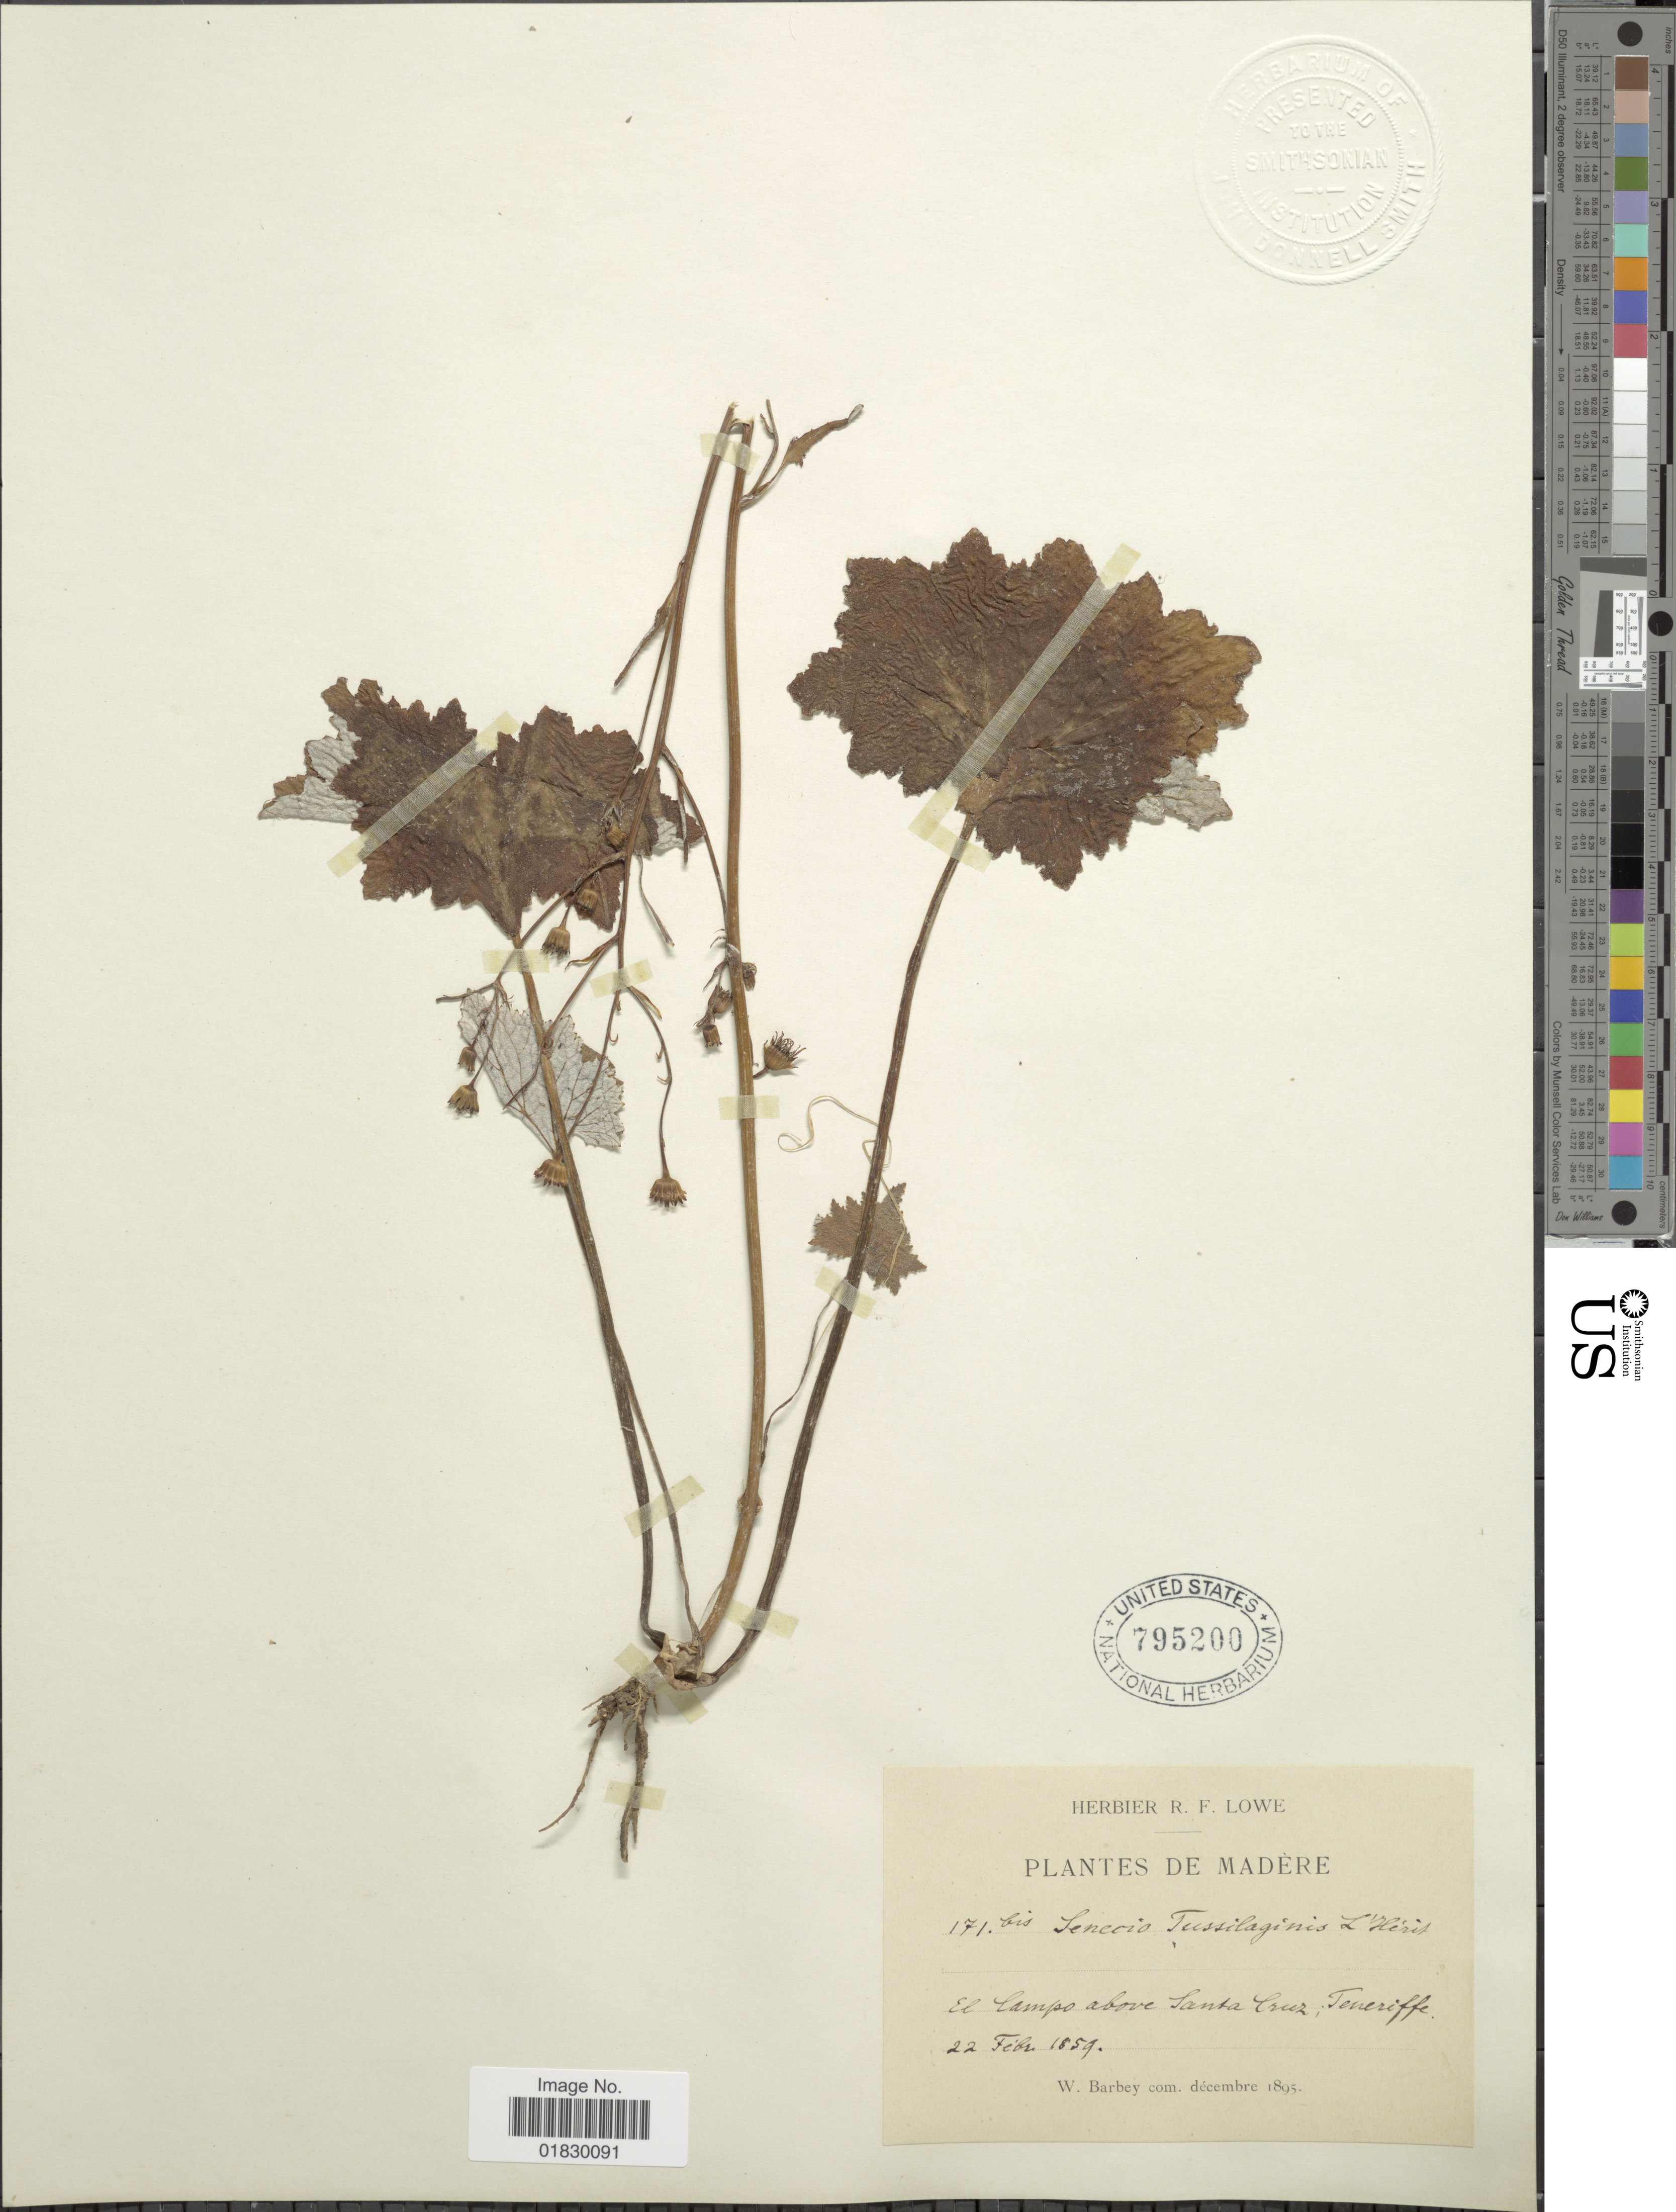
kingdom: Plantae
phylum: Tracheophyta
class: Magnoliopsida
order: Asterales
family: Asteraceae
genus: Pericallis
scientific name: Pericallis tussilaginis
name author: (L'Hér.) D. Don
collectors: ex herb. R. F. Lowe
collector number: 171 bis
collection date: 1859-02-22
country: Spain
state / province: Canarias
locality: El campo above Sant Cruz, Tenerife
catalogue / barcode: US 795200